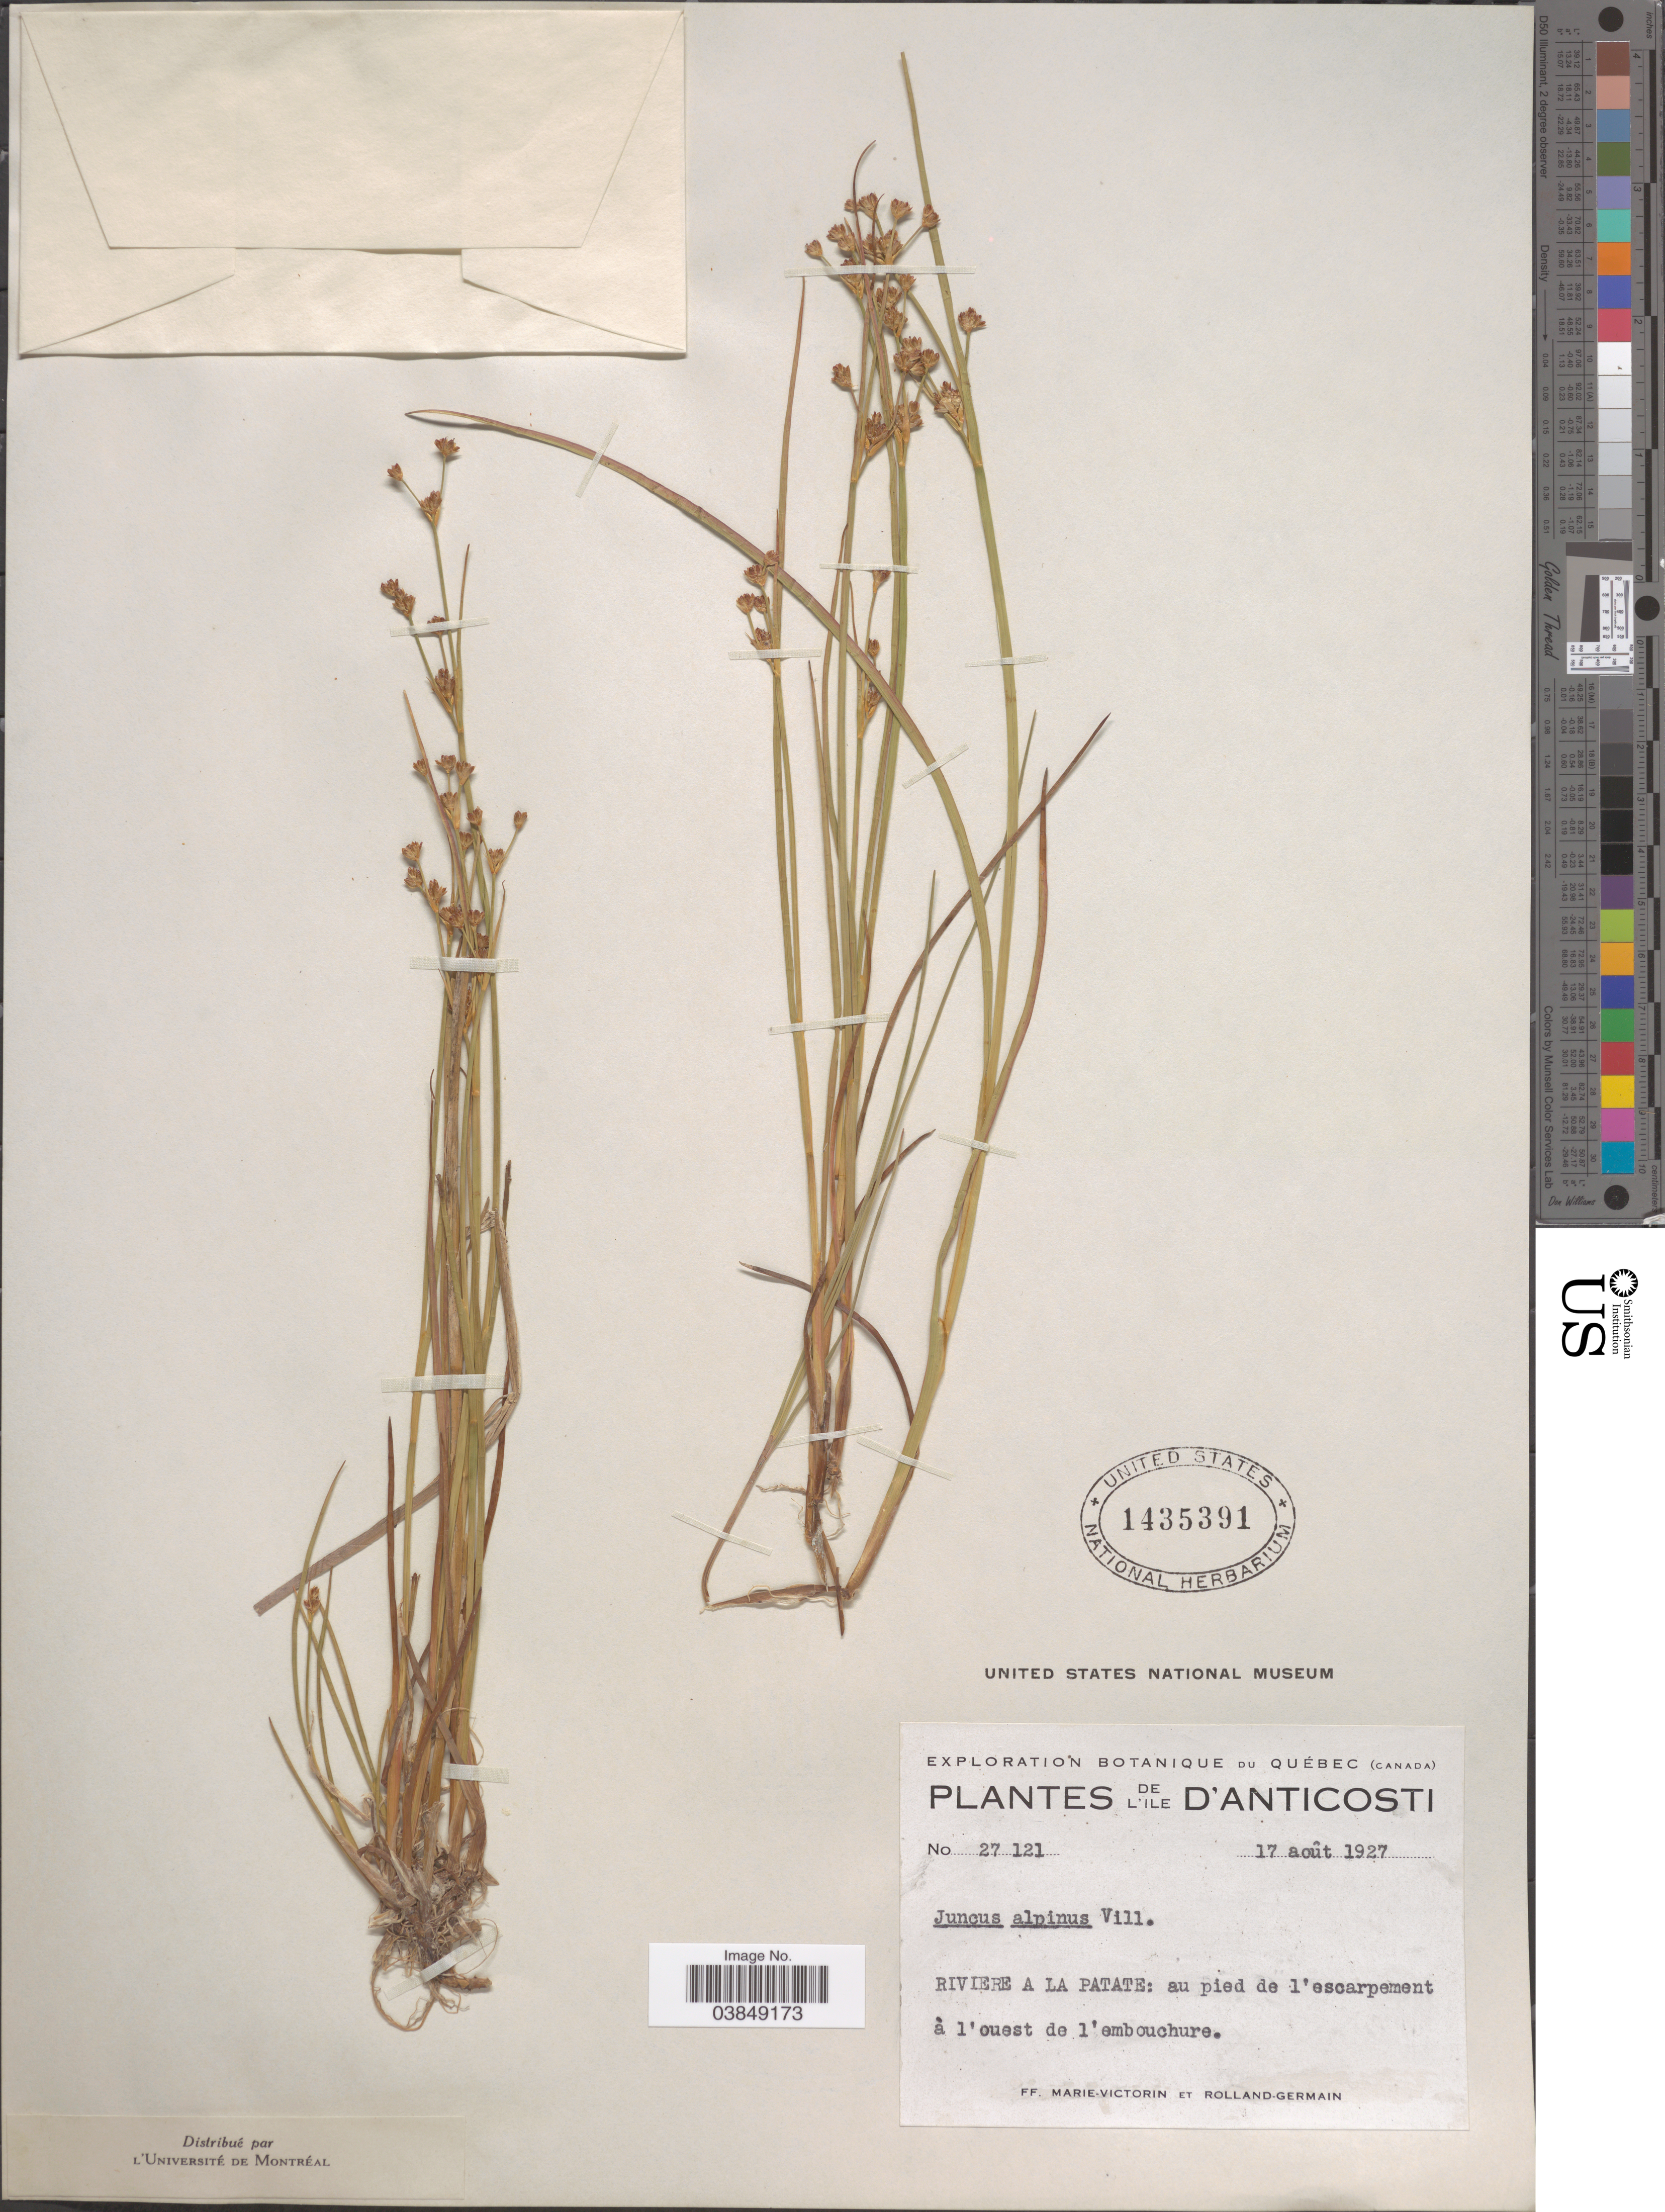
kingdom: Plantae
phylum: Tracheophyta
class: Liliopsida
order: Poales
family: Juncaceae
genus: Juncus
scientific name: Juncus alpinus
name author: Vill.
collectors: F. Marie-Victorin & Rolland-Germain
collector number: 27121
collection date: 1927-08-17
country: Canada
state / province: Quebec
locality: L'ile D' Anticosti. Riviere a La Patate: au pied de l'escarpement à l'ouest de l' embouchure.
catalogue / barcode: US 1435391